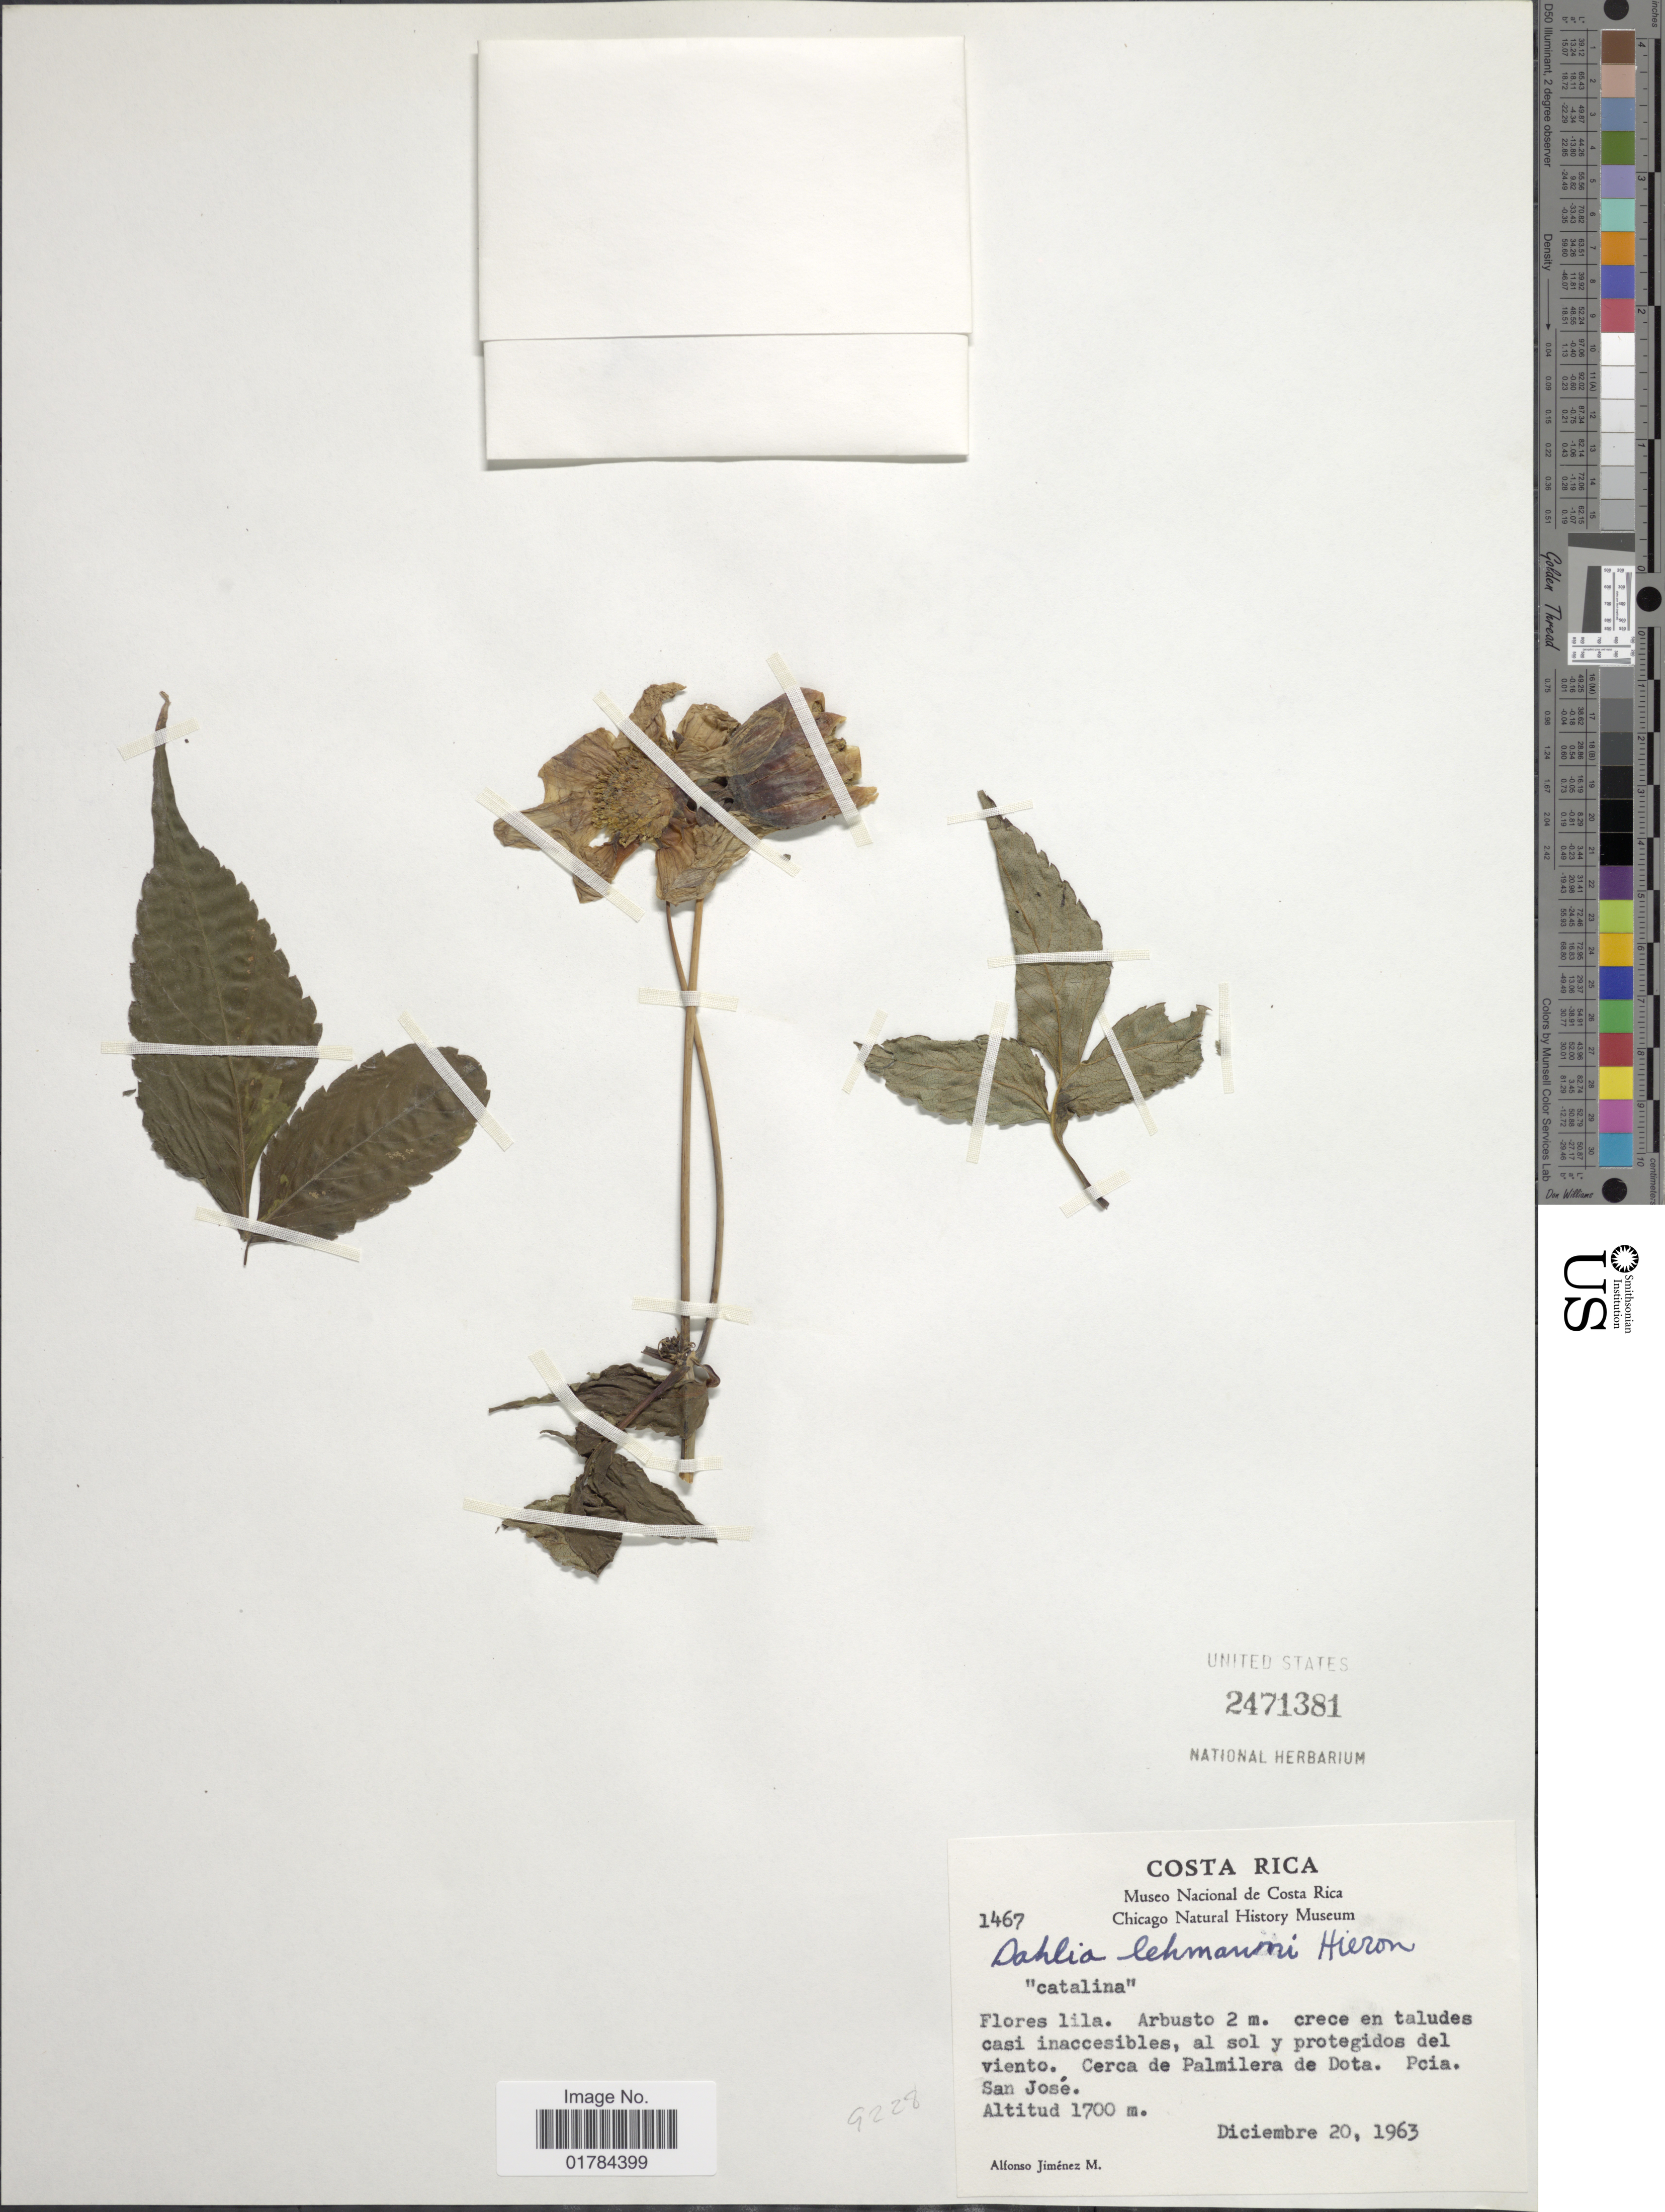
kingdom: Plantae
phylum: Tracheophyta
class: Magnoliopsida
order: Asterales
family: Asteraceae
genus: Dahlia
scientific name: Dahlia lehmanni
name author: Hieron.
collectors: A. Jimenez M.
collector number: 1467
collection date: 1963-12-20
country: Costa Rica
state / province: San José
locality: Cerca de Palmilera de Dota. Pcia. San Jose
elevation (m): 1700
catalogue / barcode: US 2471381